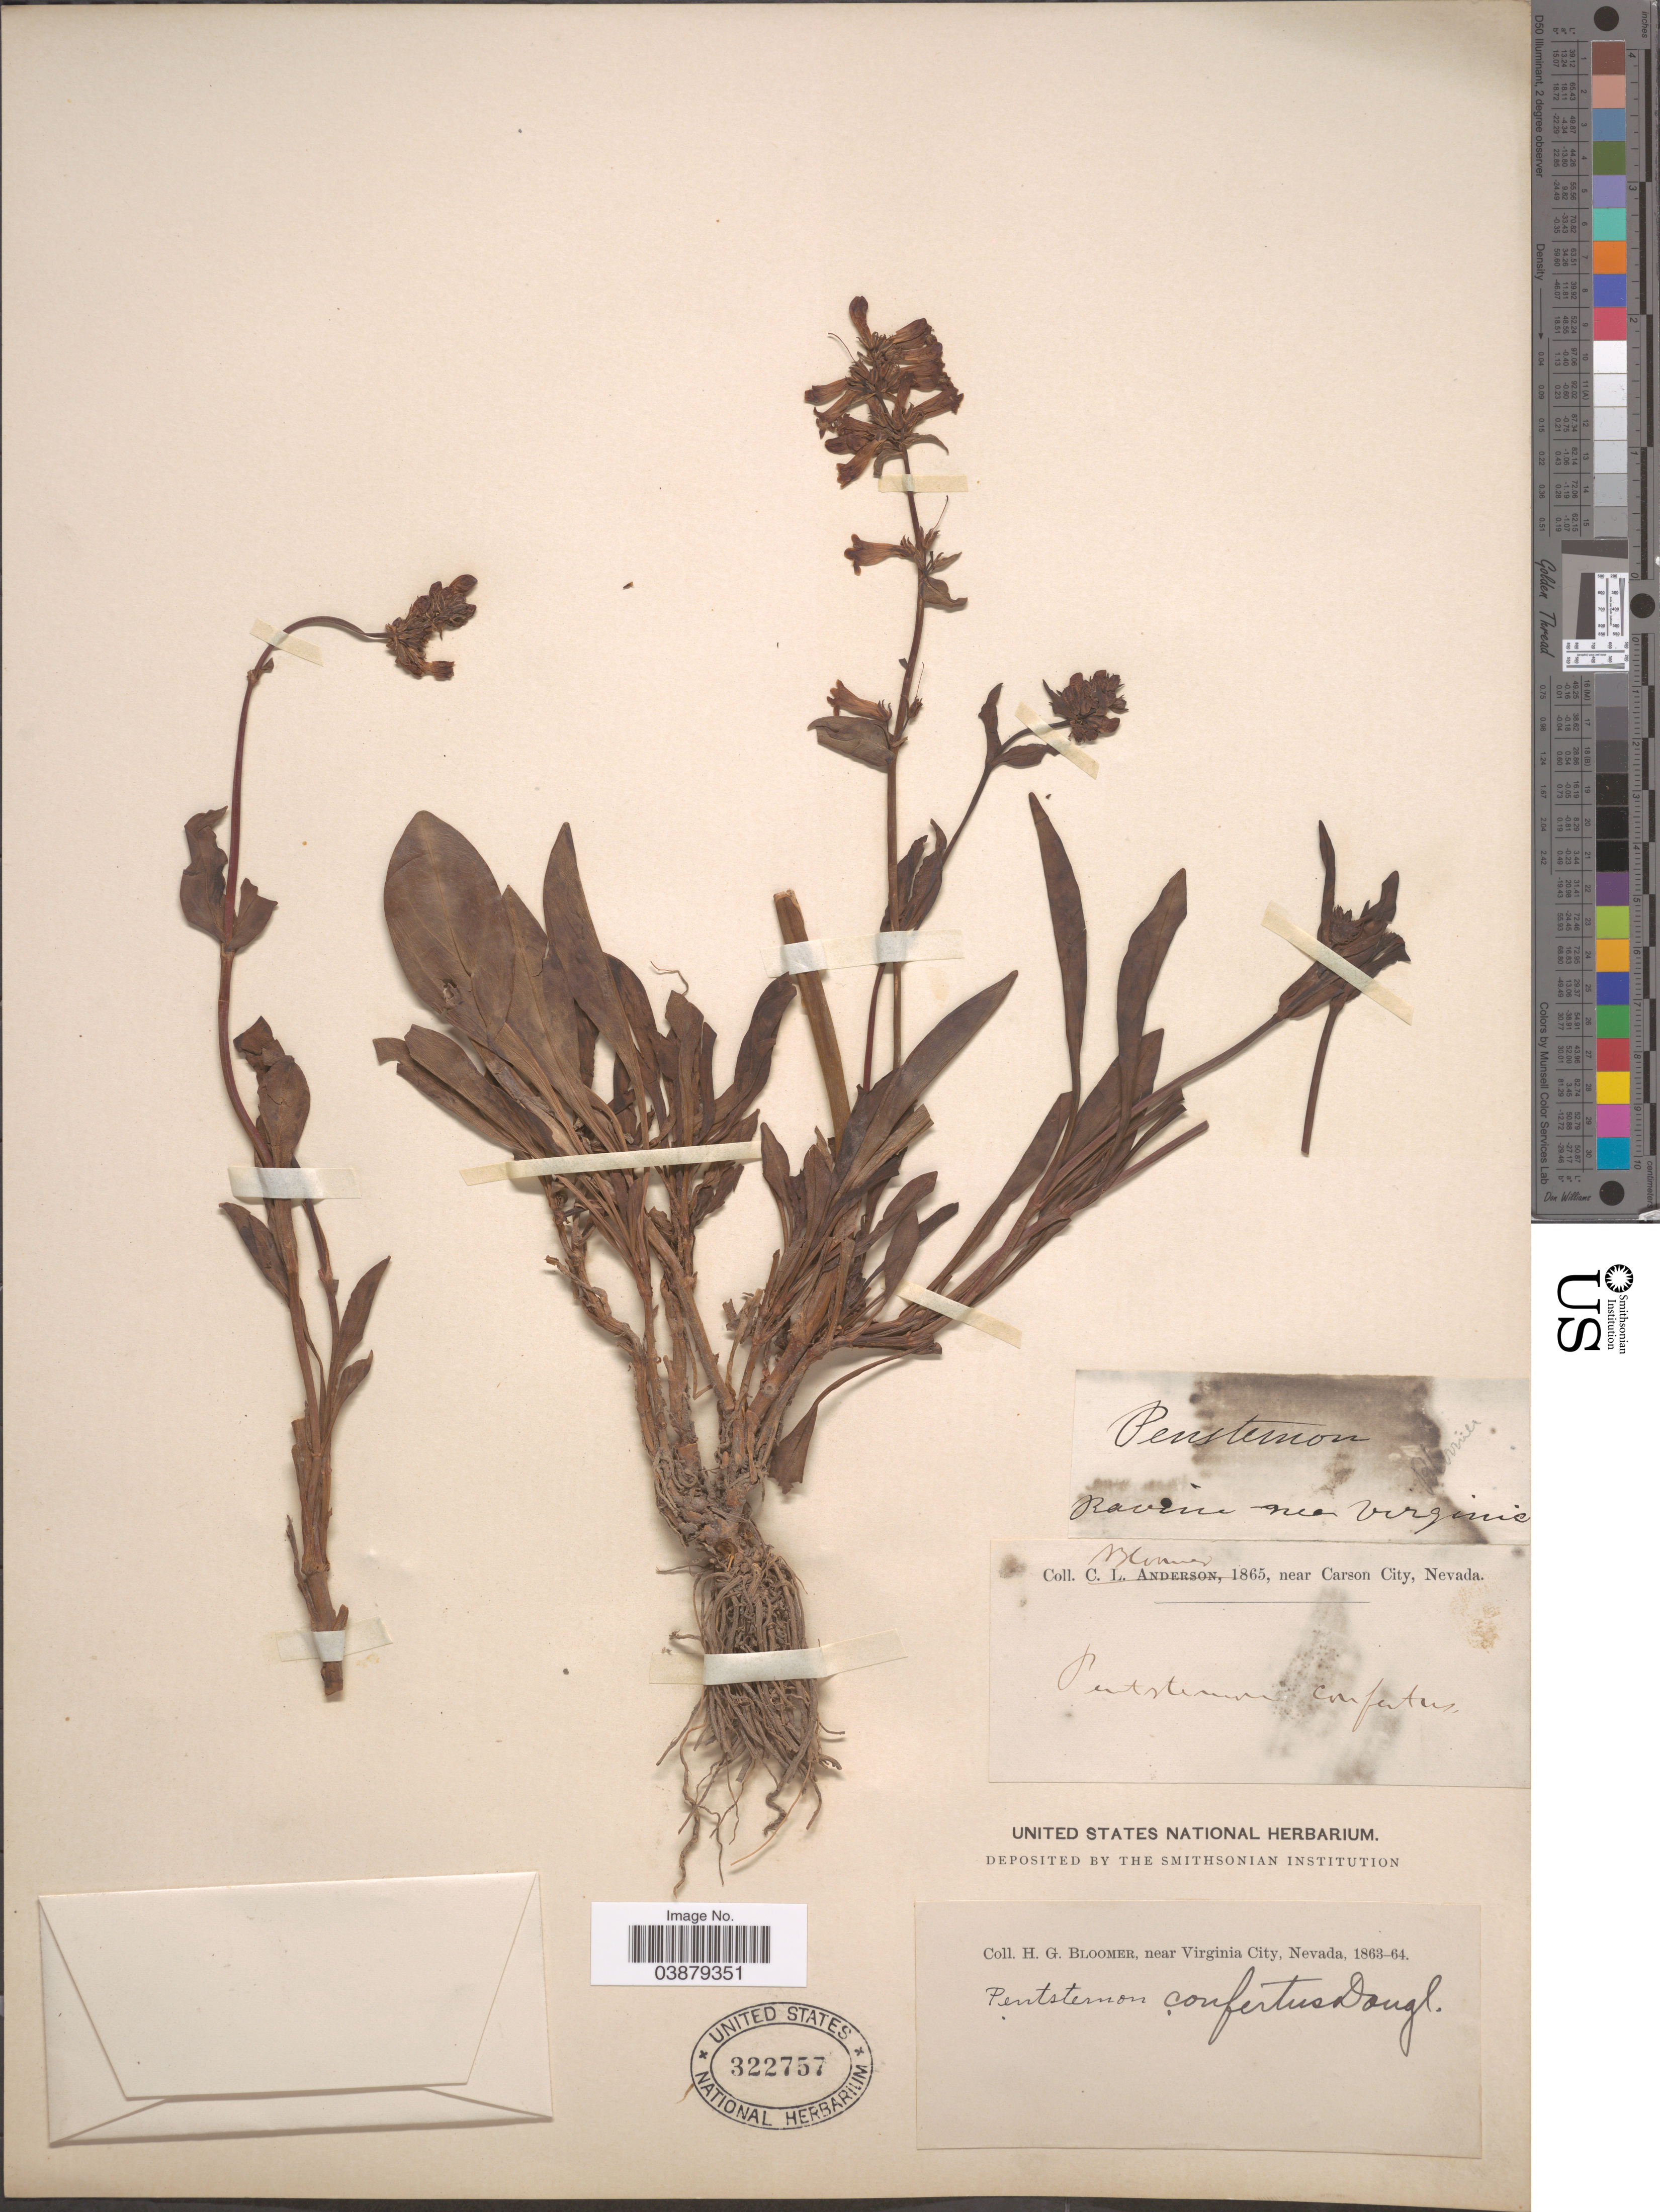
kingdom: Plantae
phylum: Tracheophyta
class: Magnoliopsida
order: Lamiales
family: Plantaginaceae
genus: Penstemon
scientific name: Penstemon sp.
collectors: H. Bloomer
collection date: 1863/1865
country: United States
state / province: Nevada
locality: Near Virginia City. Near Carson City. Ravine near Virginia.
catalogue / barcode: US 322757